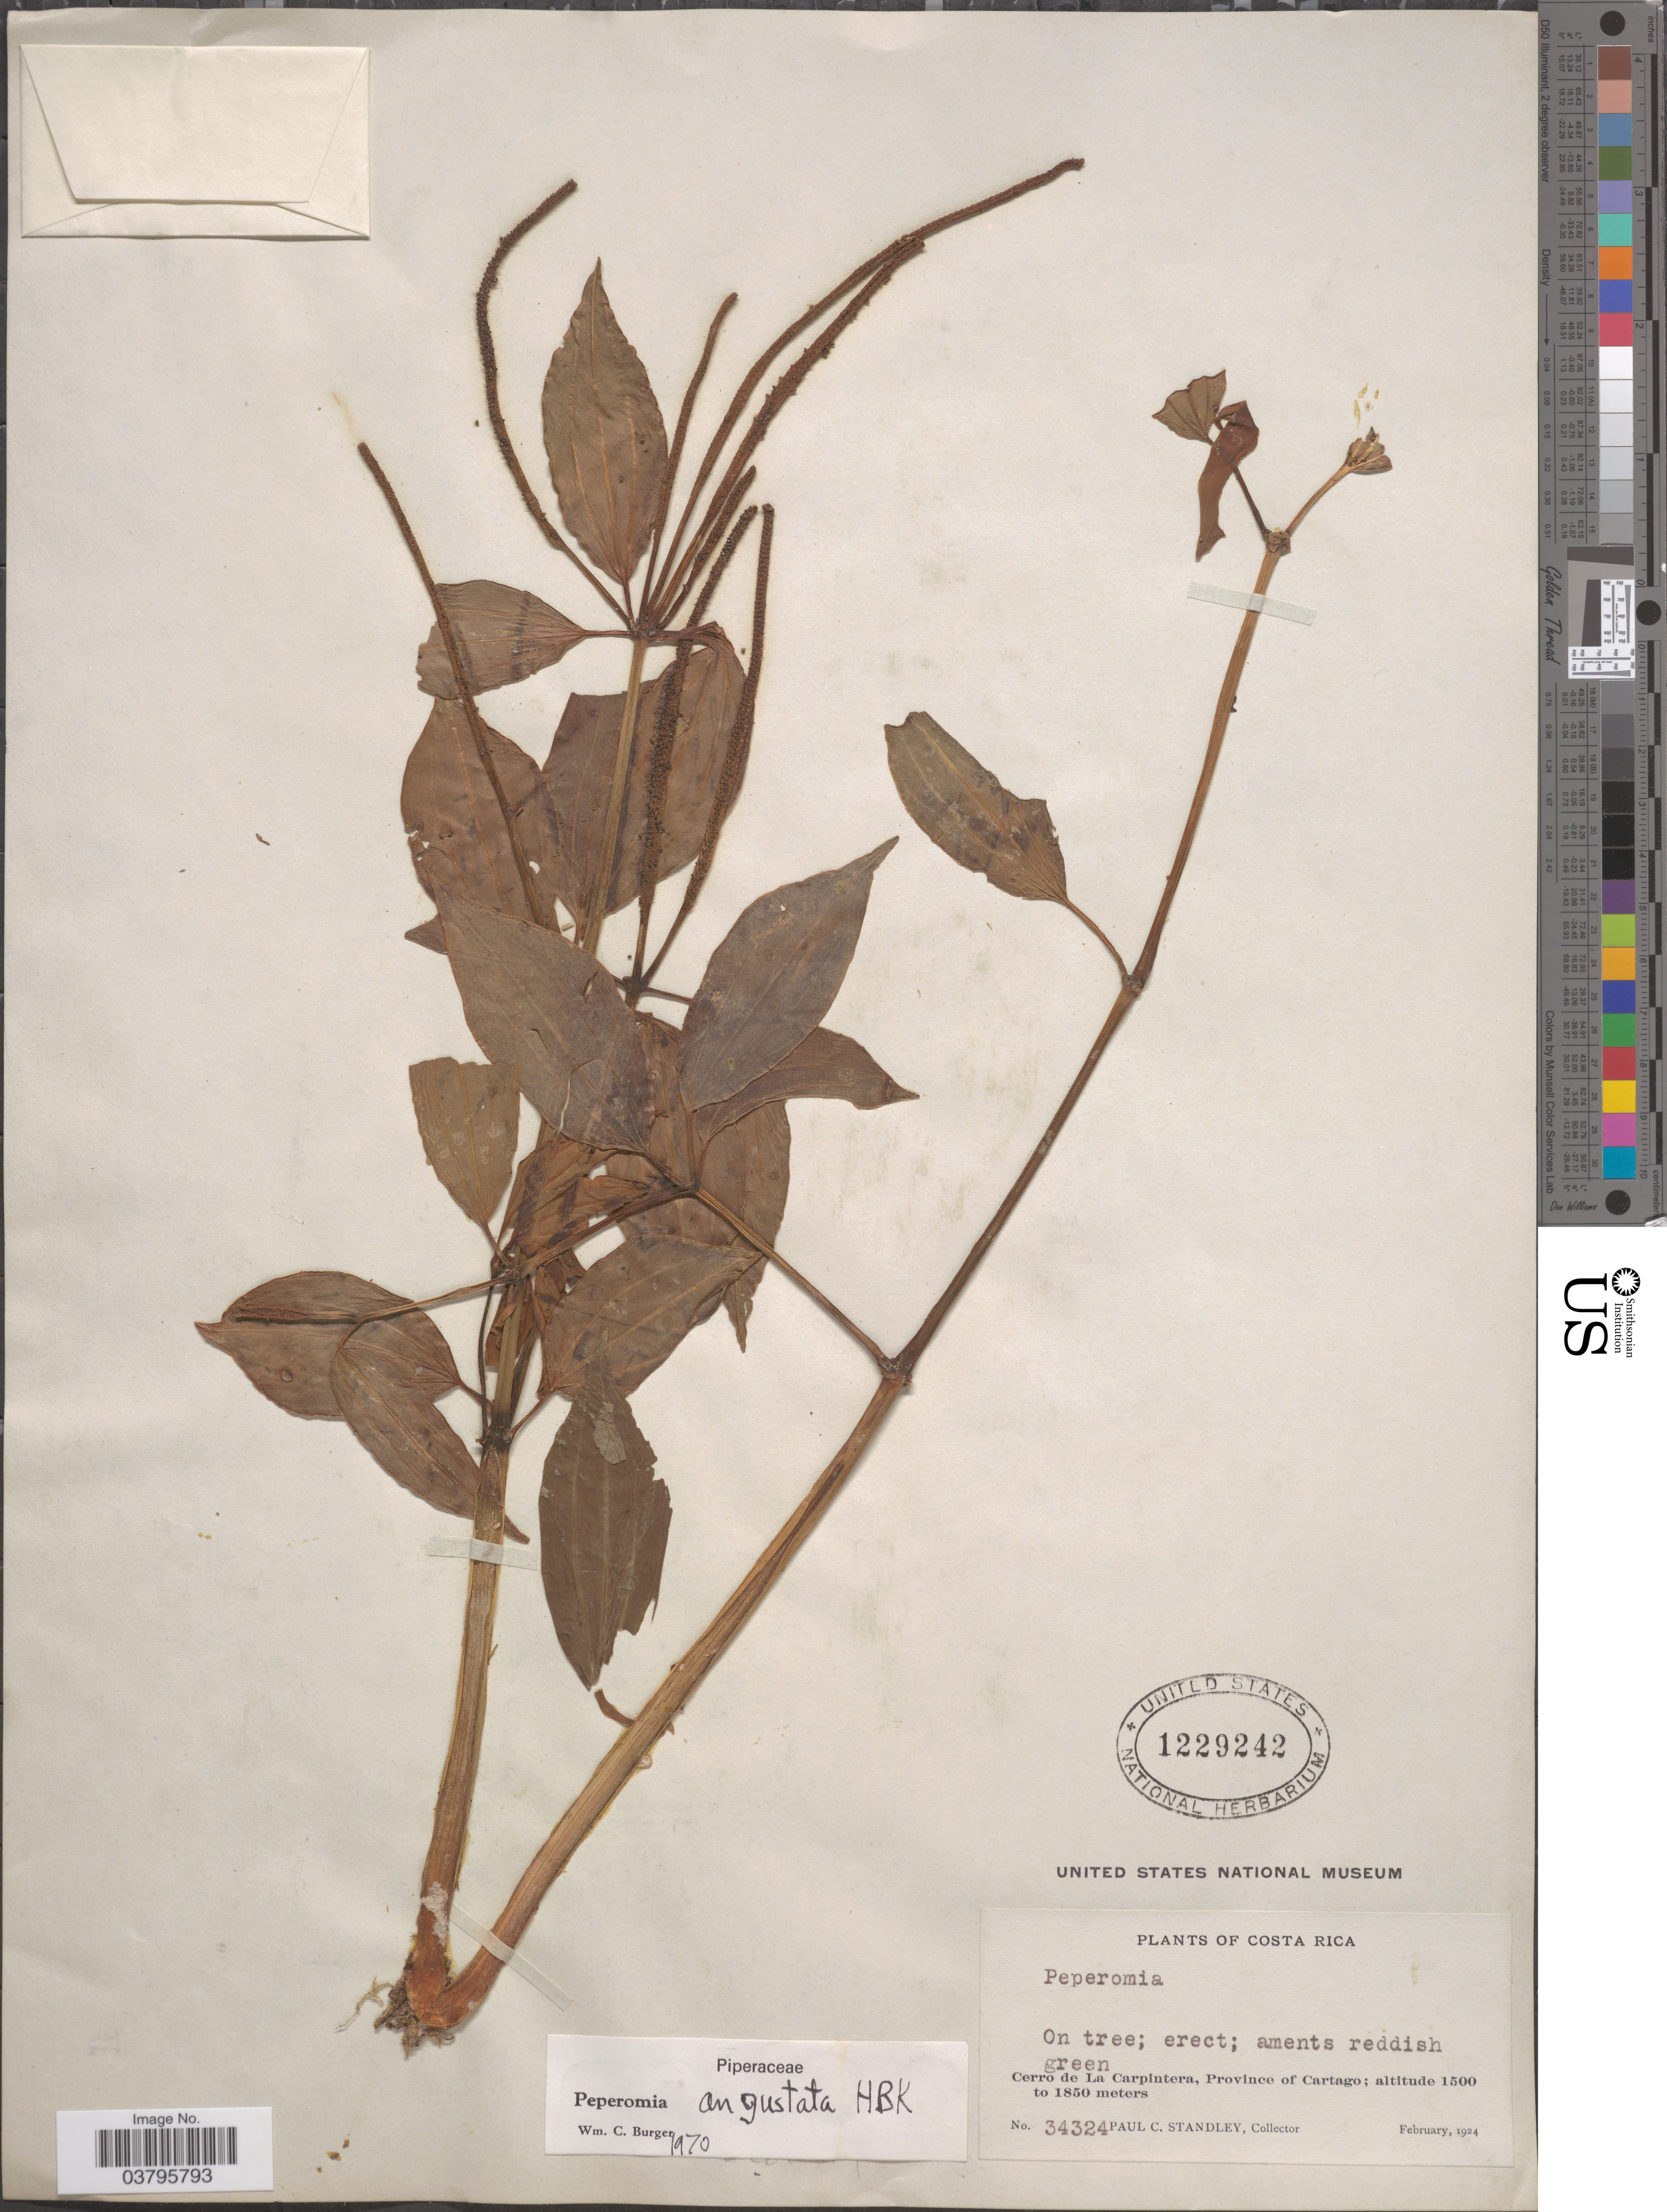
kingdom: Plantae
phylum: Tracheophyta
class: Magnoliopsida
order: Piperales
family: Piperaceae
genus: Peperomia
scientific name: Peperomia rhexiifolia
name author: C. DC.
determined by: Jiménez, José Estaban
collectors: P. C. Standley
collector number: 34324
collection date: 1924-02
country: Costa Rica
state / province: Cartago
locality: Cerro de La Carpintera.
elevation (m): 1500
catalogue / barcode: US 1229242